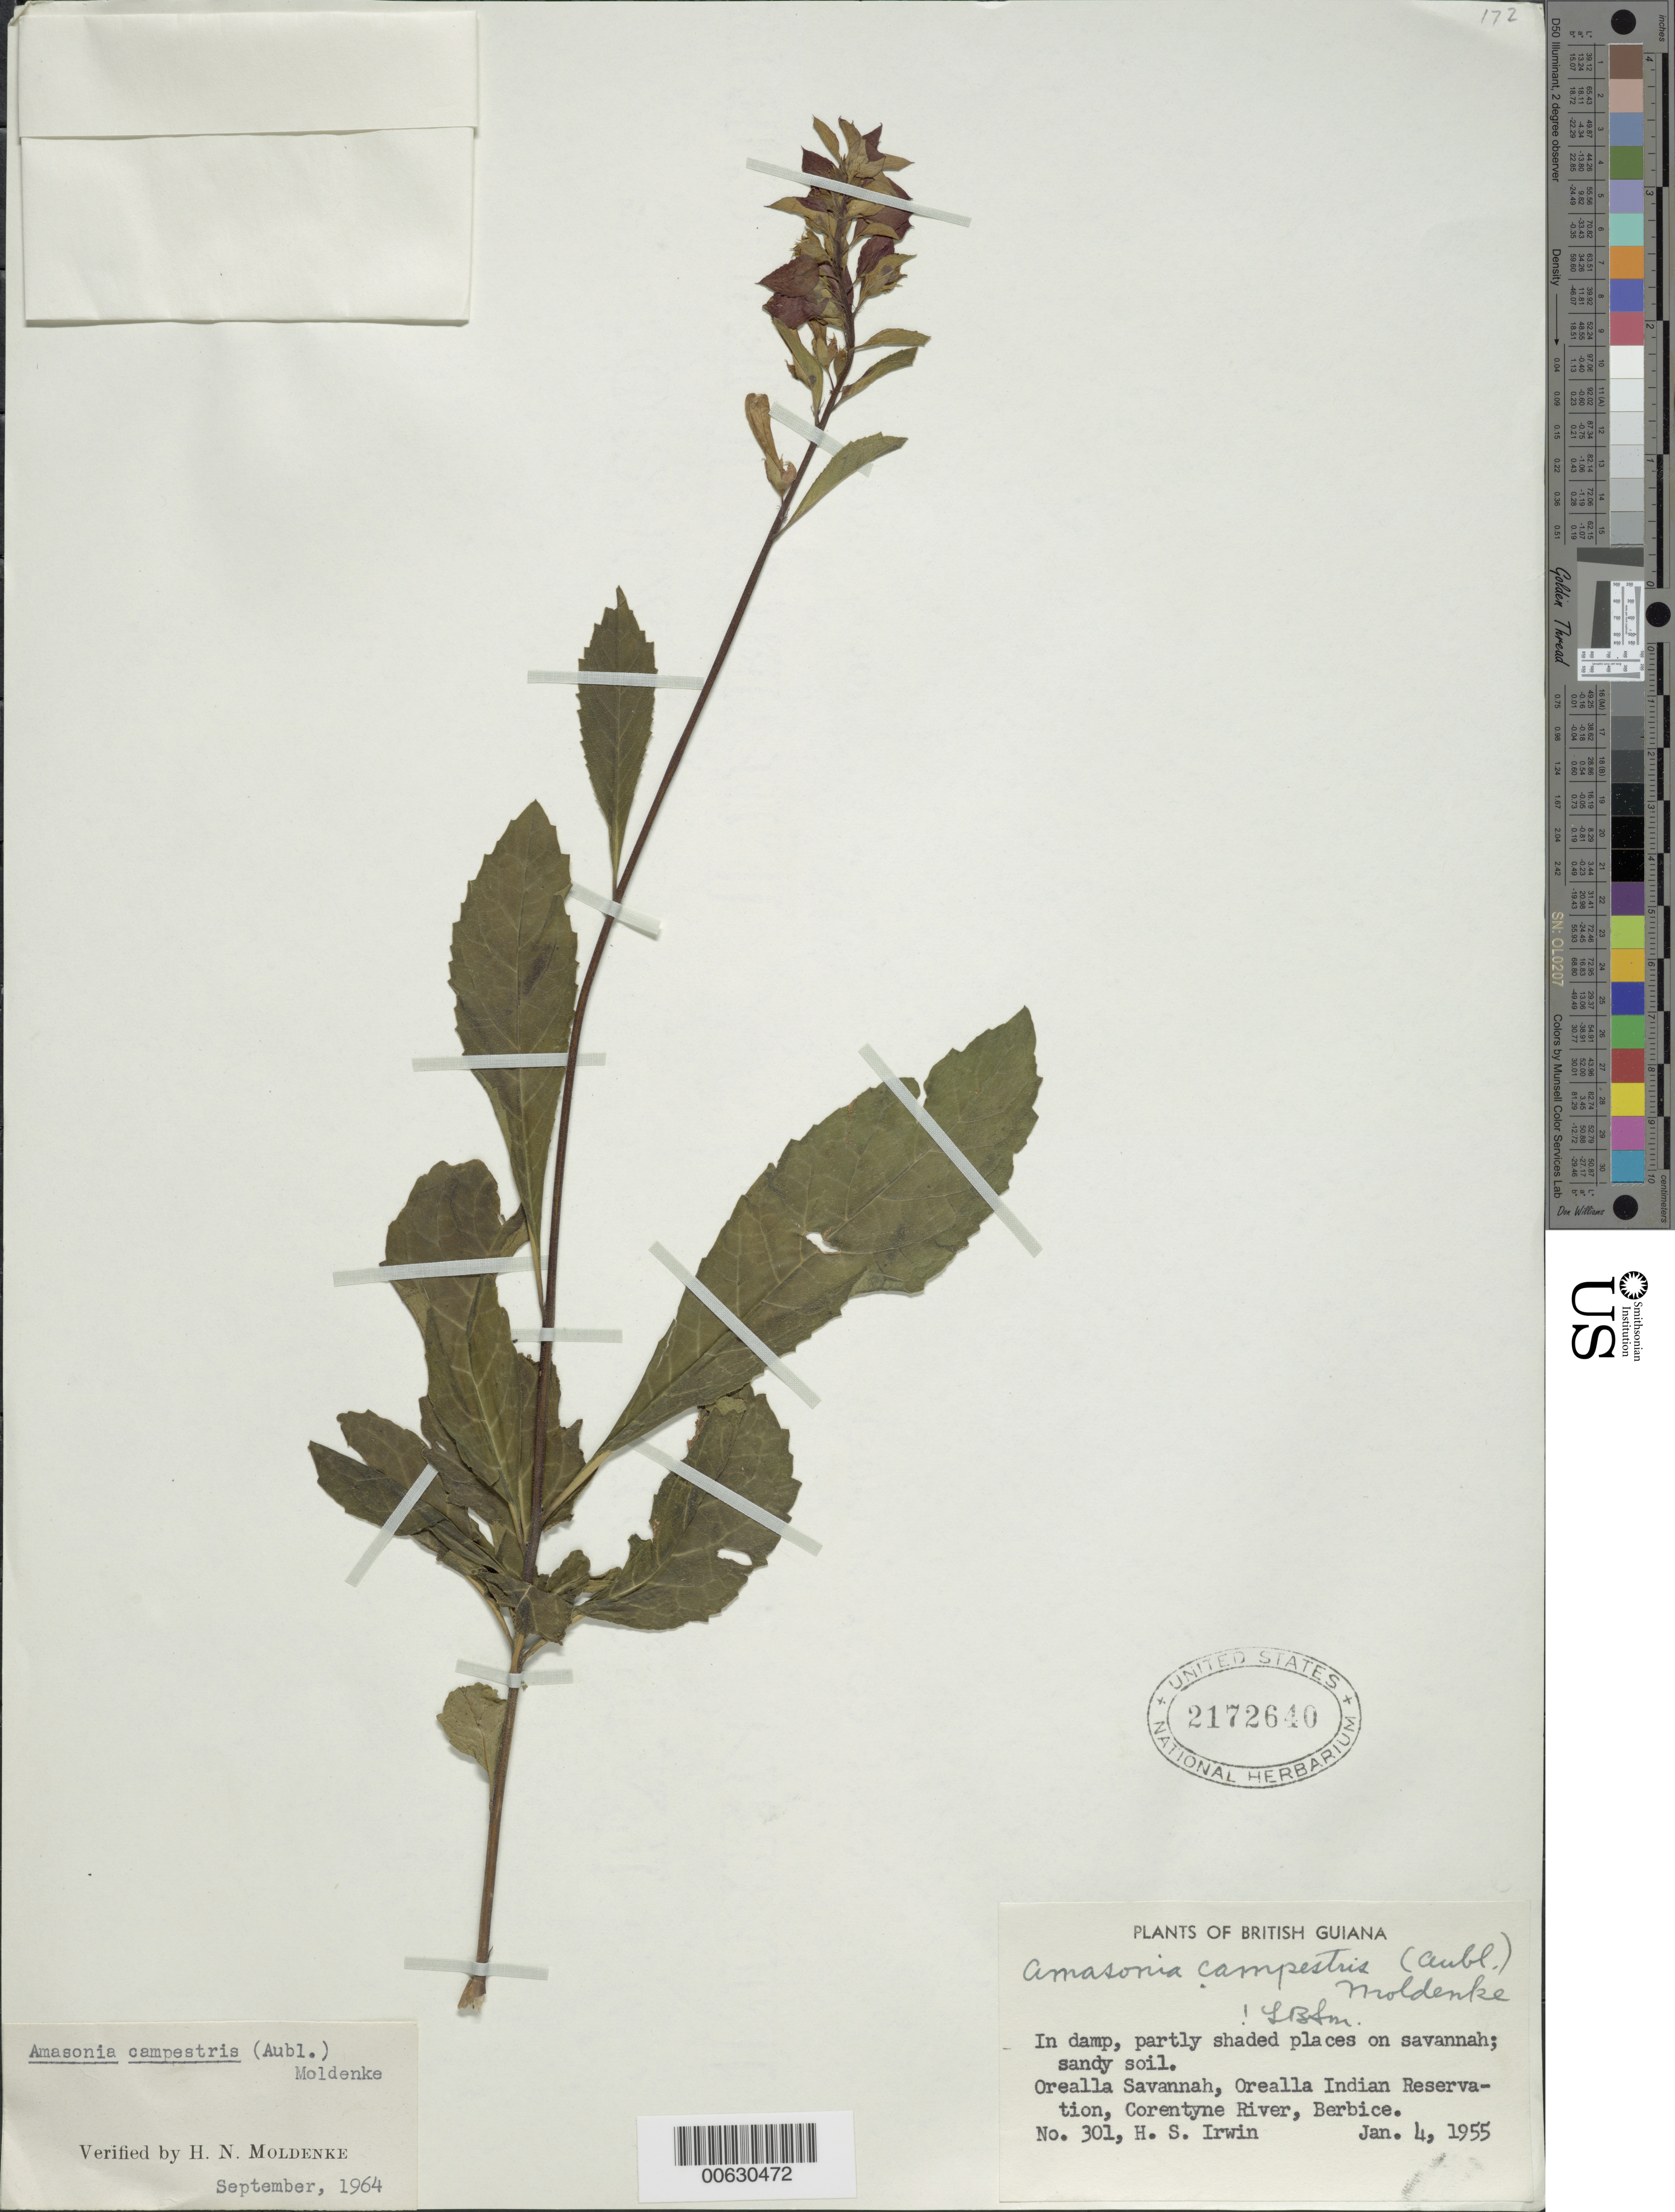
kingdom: Plantae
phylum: Tracheophyta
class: Magnoliopsida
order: Lamiales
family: Lamiaceae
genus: Amasonia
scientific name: Amasonia campestris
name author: (Aubl.) Moldenke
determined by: Moldenke, H. N.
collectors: H. Irwin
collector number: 301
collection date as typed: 4-Jan-55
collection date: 1955-01-04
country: Guyana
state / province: E. Berbice-Corentyne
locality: Orealla Savanna, Orealla Indian Reservation, Corentyne River, Berbice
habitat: Damp, partly shaded places on savannah; sandy soil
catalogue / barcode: US 2172640